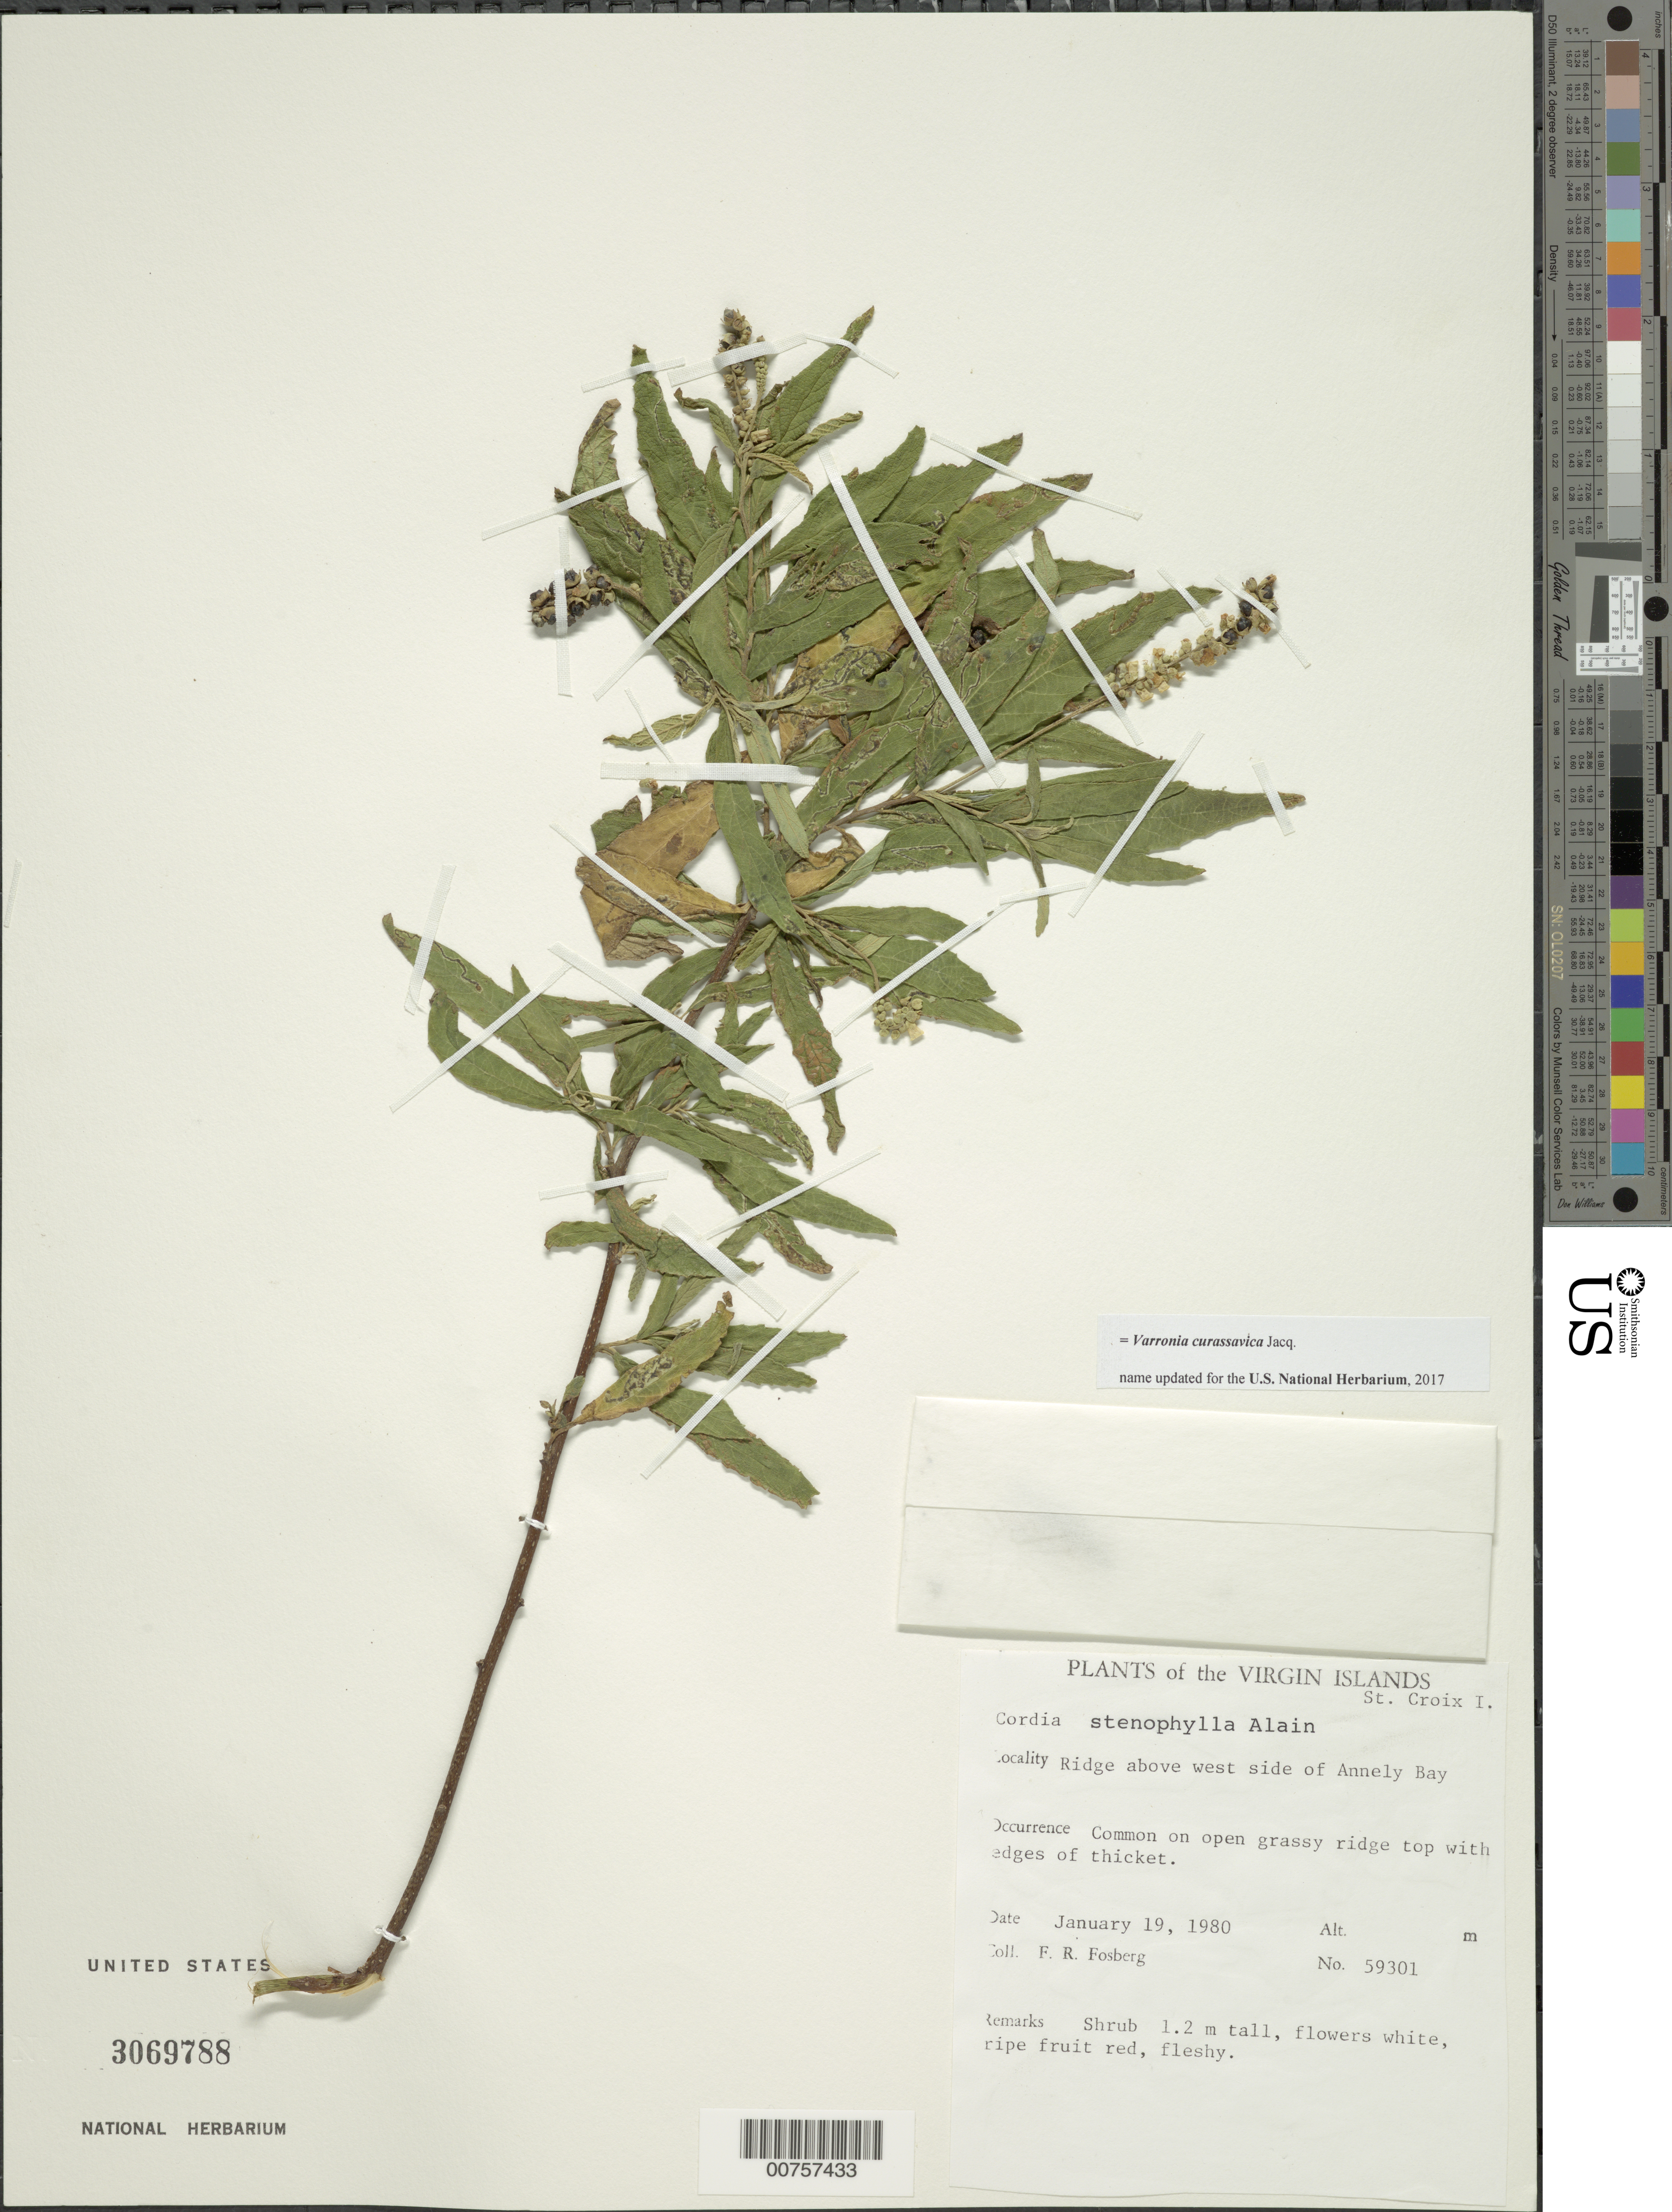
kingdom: Plantae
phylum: Tracheophyta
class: Magnoliopsida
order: Boraginales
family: Cordiaceae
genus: Varronia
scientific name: Varronia curassavica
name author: Jacq.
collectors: F. R. Fosberg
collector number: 59301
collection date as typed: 19 Jan 1980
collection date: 1980-01-19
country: U.S. Virgin Islands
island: St. Croix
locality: Ridge above W side of Annely Bay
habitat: Common on open grassy ridge top with edges of thicket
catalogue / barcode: US 3069788